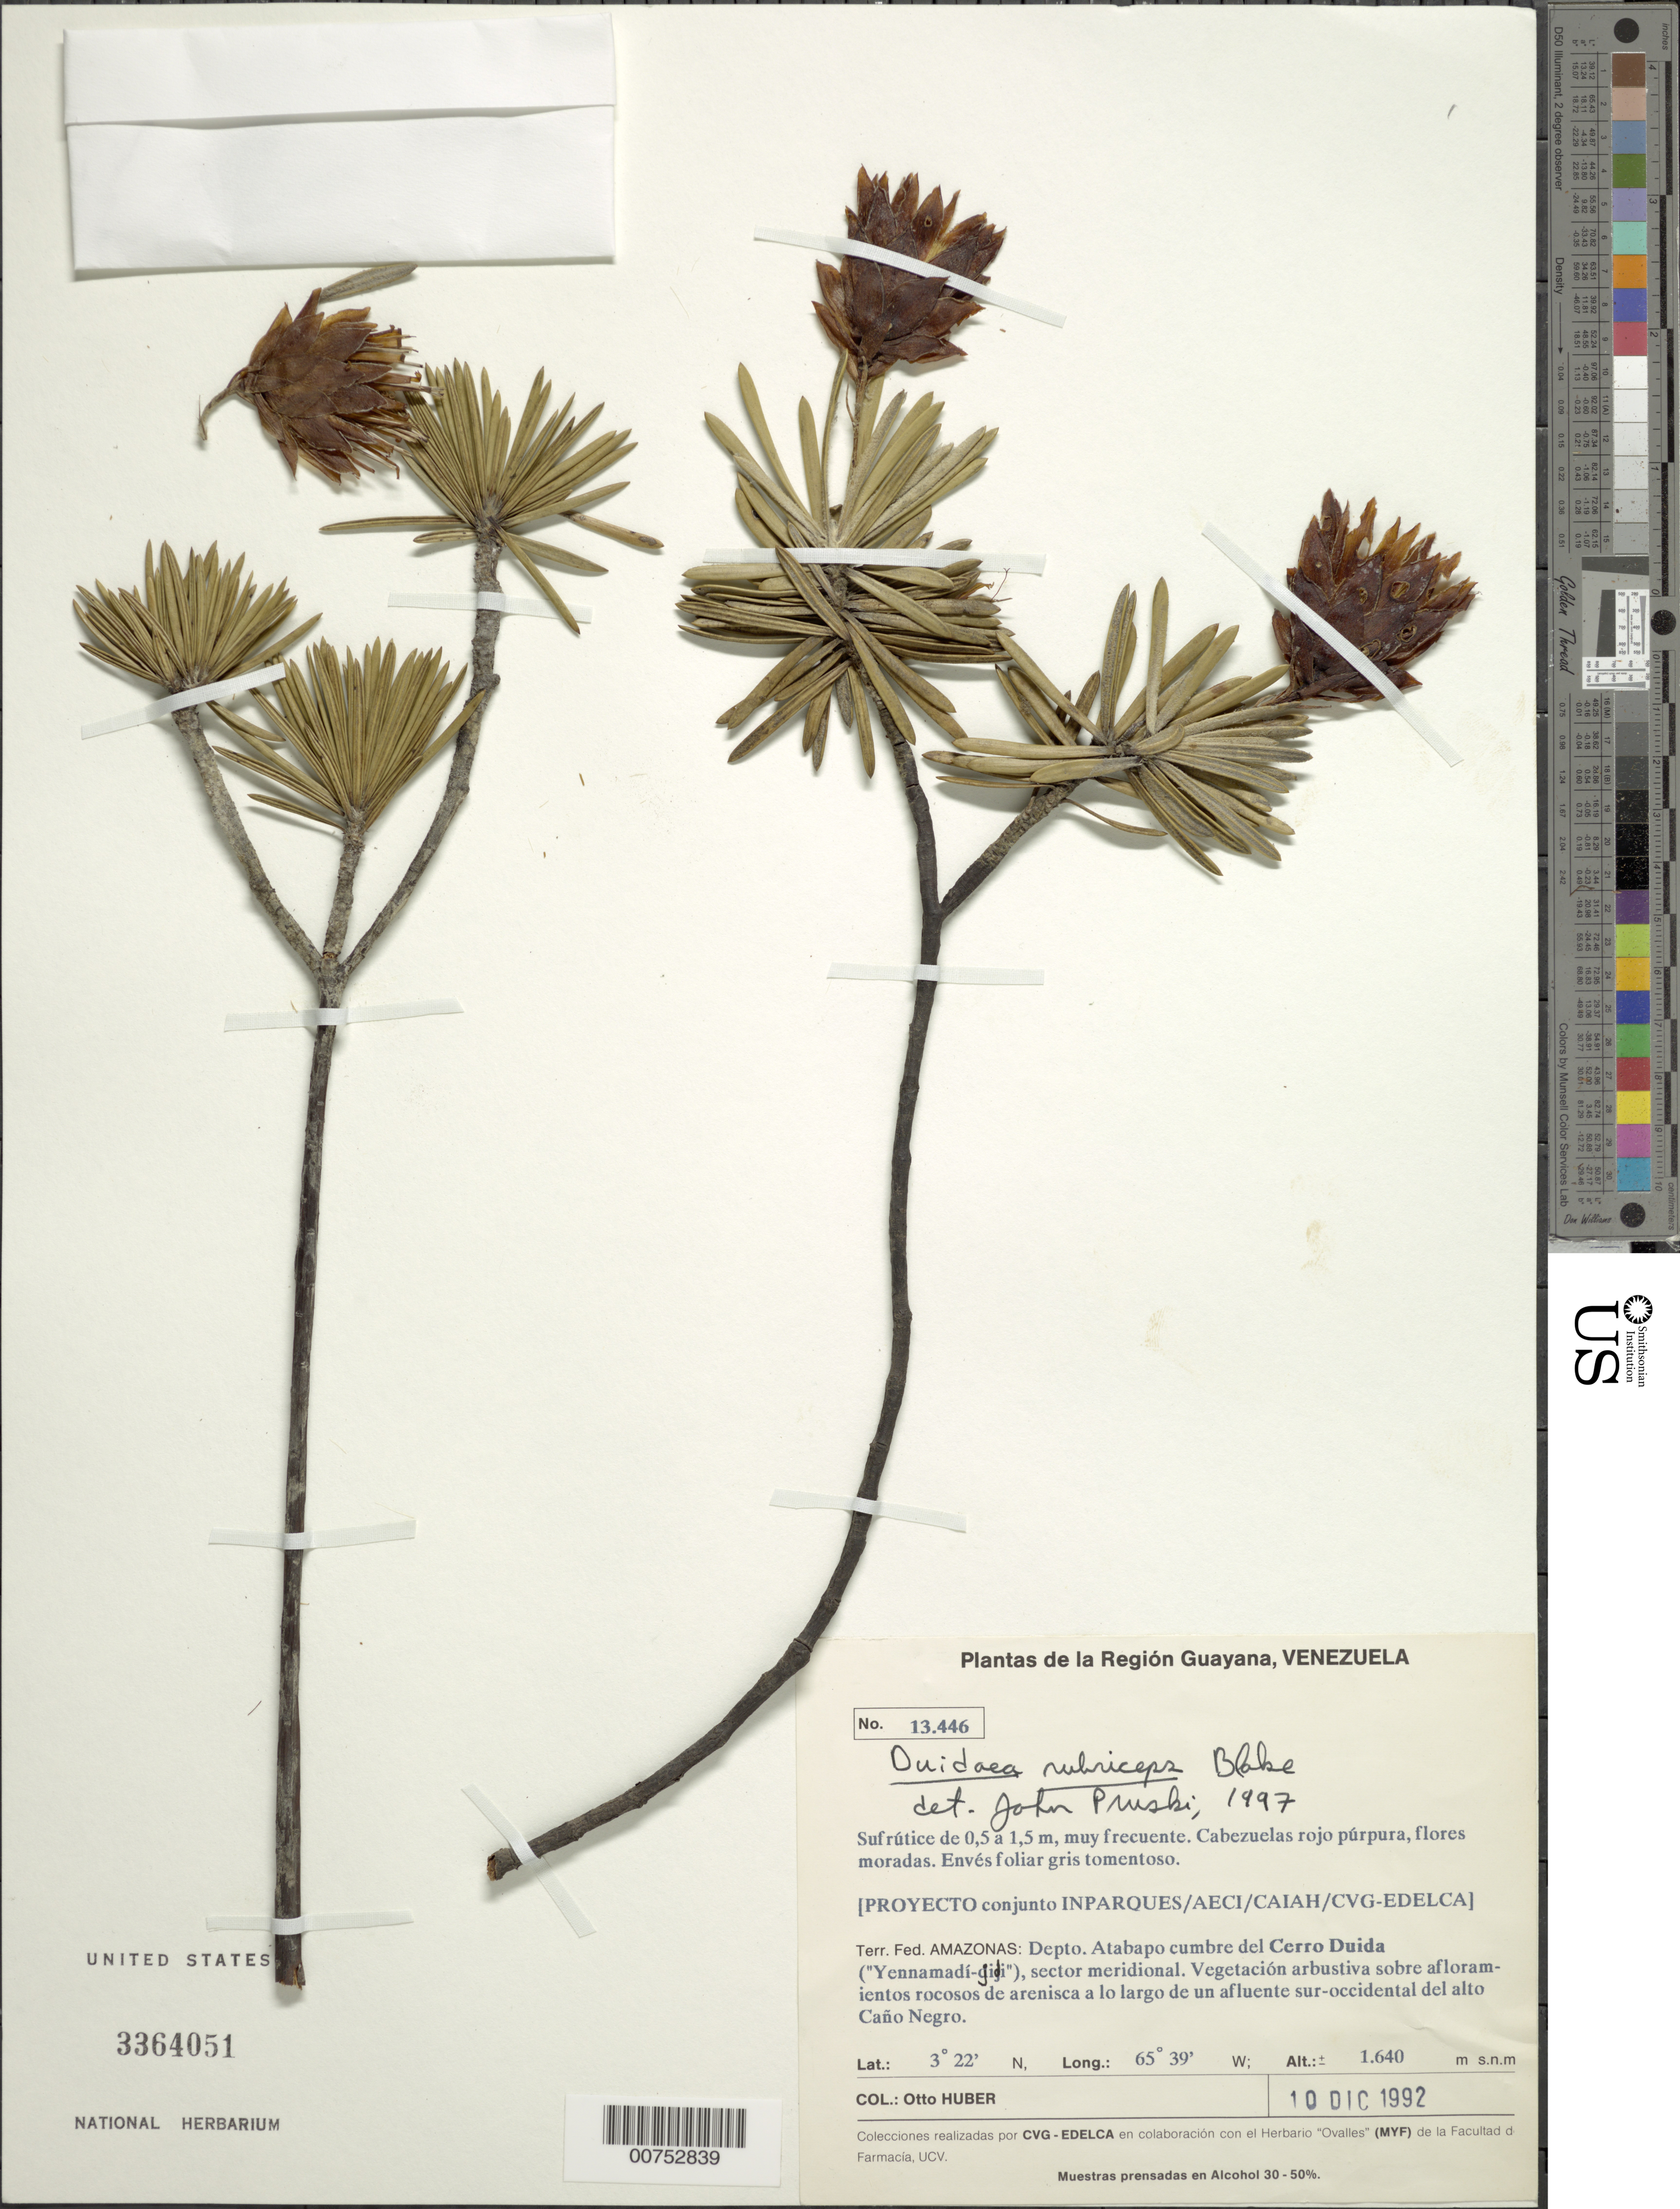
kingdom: Plantae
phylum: Tracheophyta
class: Magnoliopsida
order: Asterales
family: Asteraceae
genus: Duidaea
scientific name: Duidaea rubriceps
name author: S.F. Blake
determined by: Pruski, J. F.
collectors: O. Huber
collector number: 13446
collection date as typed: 10-Dec-92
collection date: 1992-12-10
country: Venezuela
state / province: Amazonas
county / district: Atabapo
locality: cumbre del Cerro Duida ("Yennamadí"), sector meridional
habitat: Vegetación arbustiva sobre alforamientos rocosos de arenisca a lo largo de un afluente sur-occidental del alto Caño Negro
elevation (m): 1640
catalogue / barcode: US 3364051